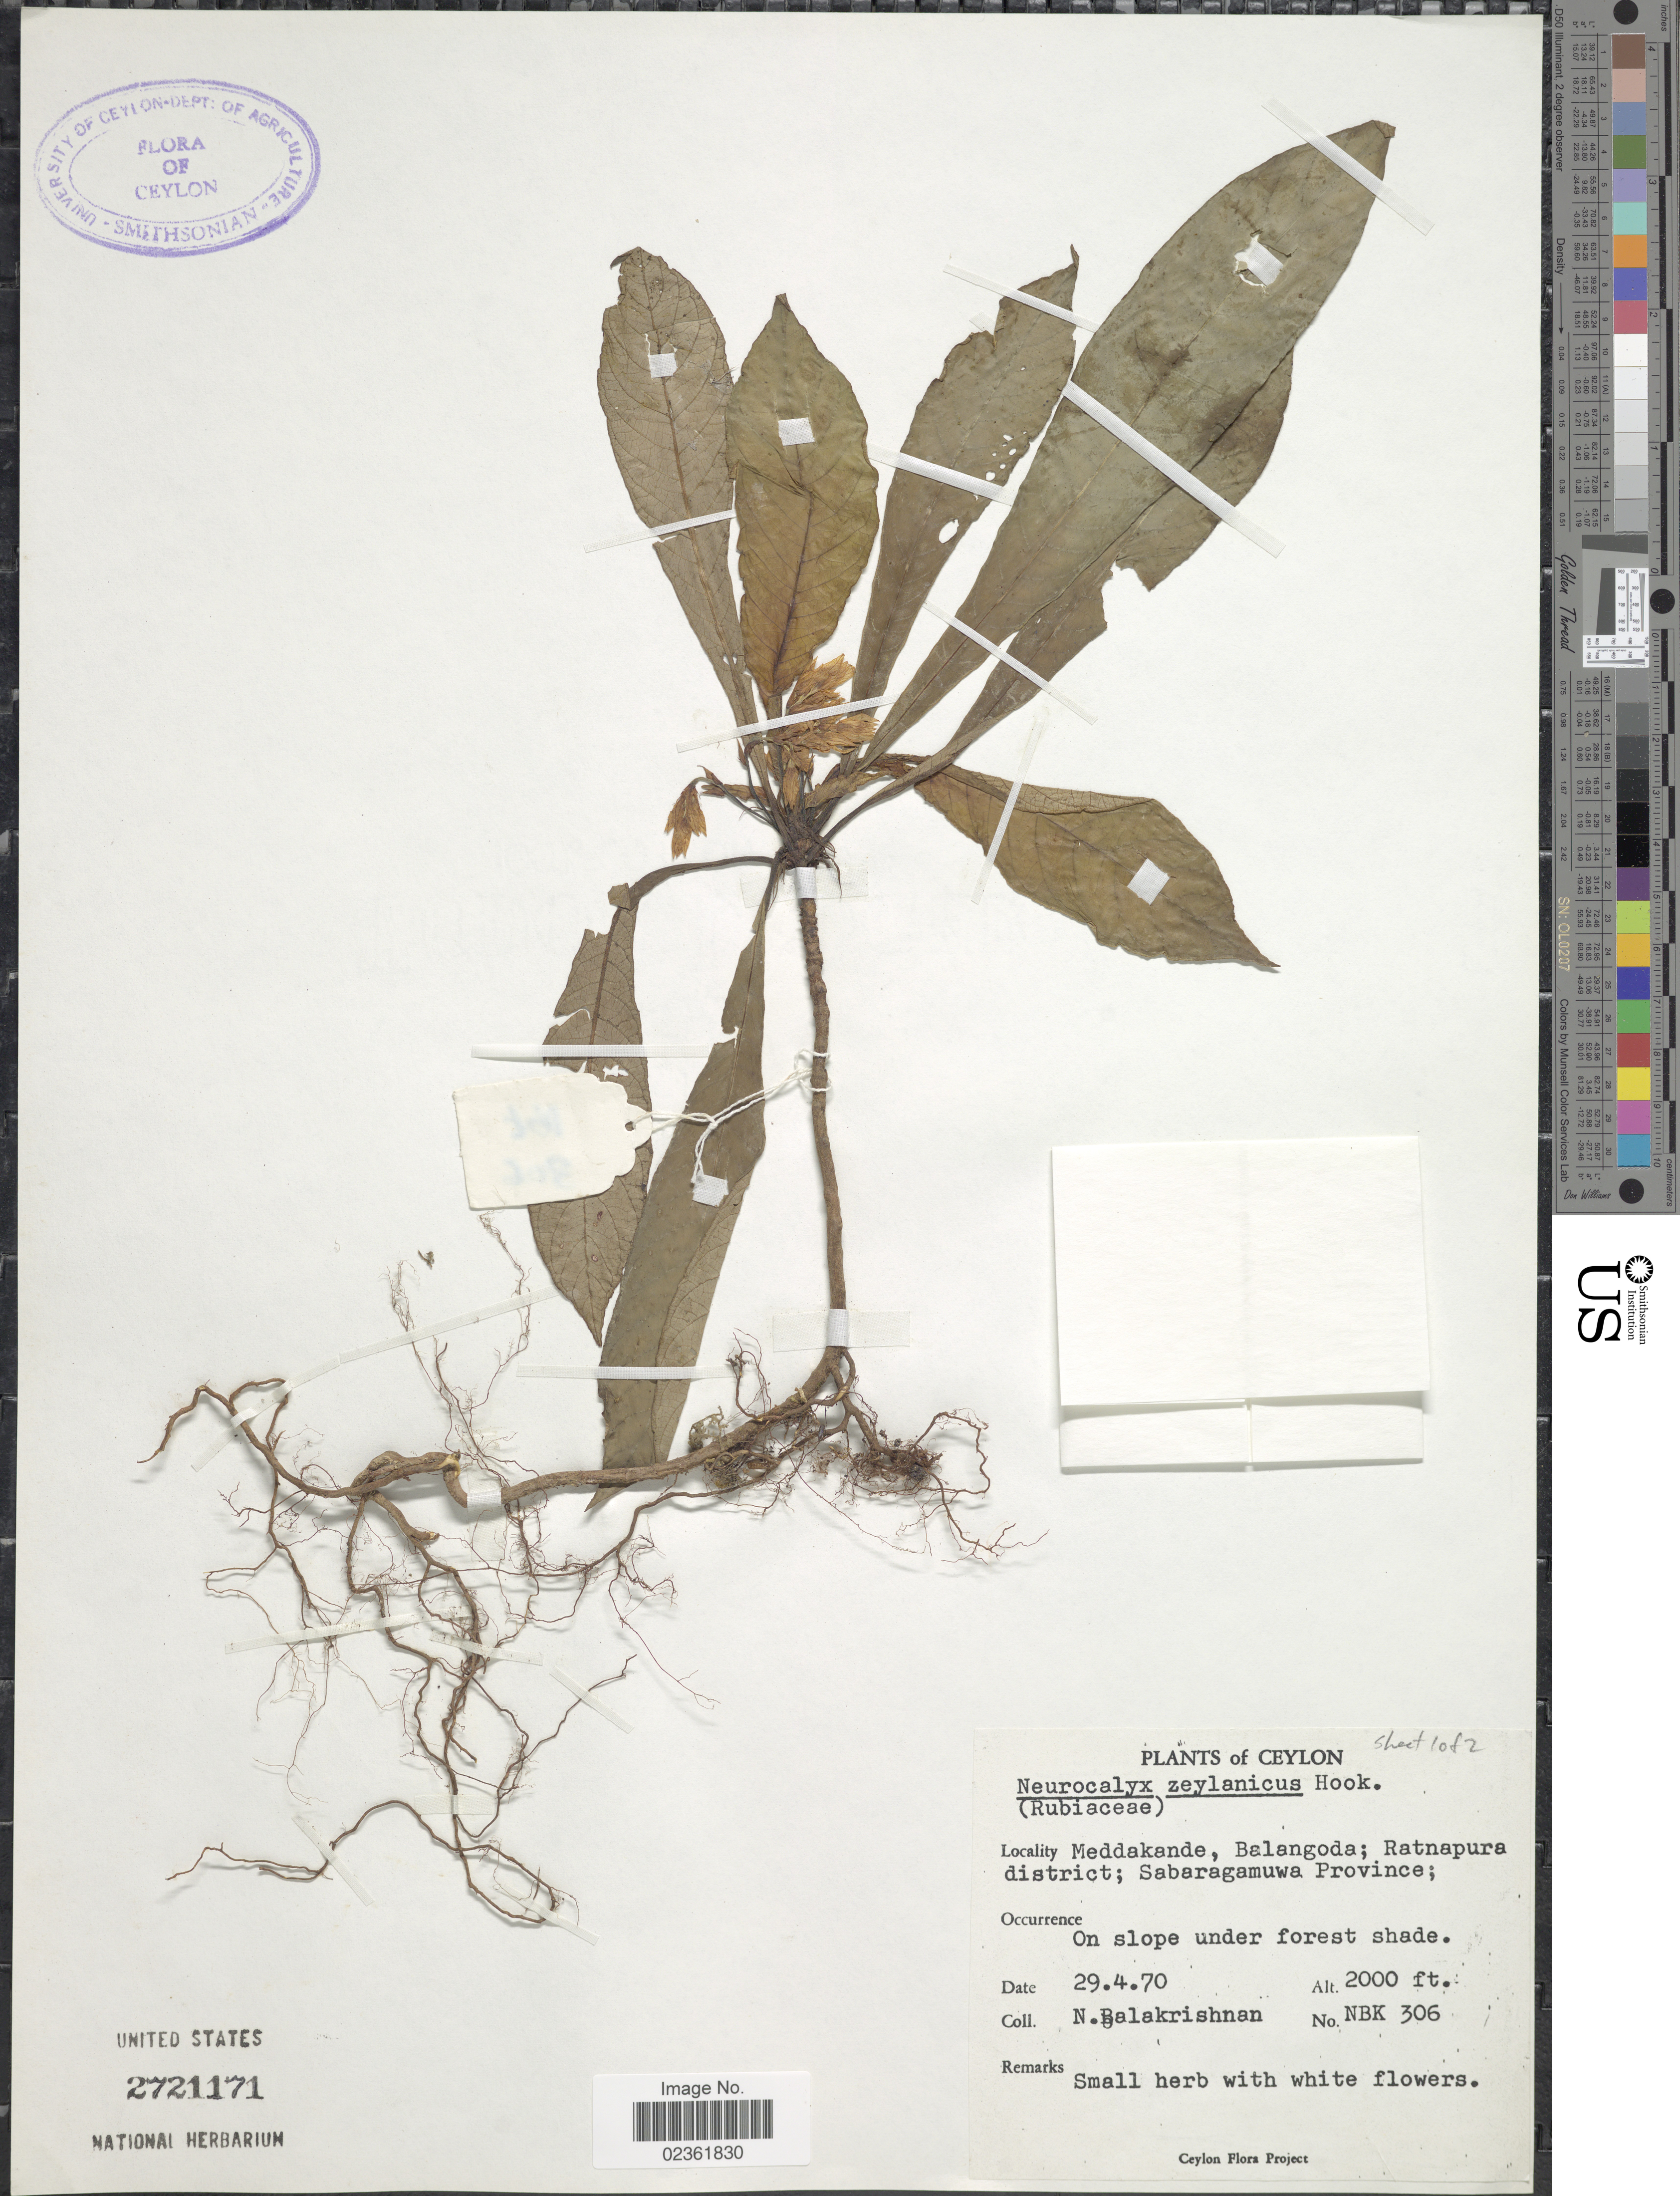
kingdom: Plantae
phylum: Tracheophyta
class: Magnoliopsida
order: Gentianales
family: Rubiaceae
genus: Neurocalyx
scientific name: Neurocalyx zeylanicus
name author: Hook.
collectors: N. Balakrishnan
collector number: NBK 306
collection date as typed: Transcribed d/m/y: 29/4/70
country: Sri Lanka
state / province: Sabaragamuwa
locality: Ceylon, Meddakande, Balangoda; Ratnapura district, on slope.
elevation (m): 610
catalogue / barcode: US 2721171